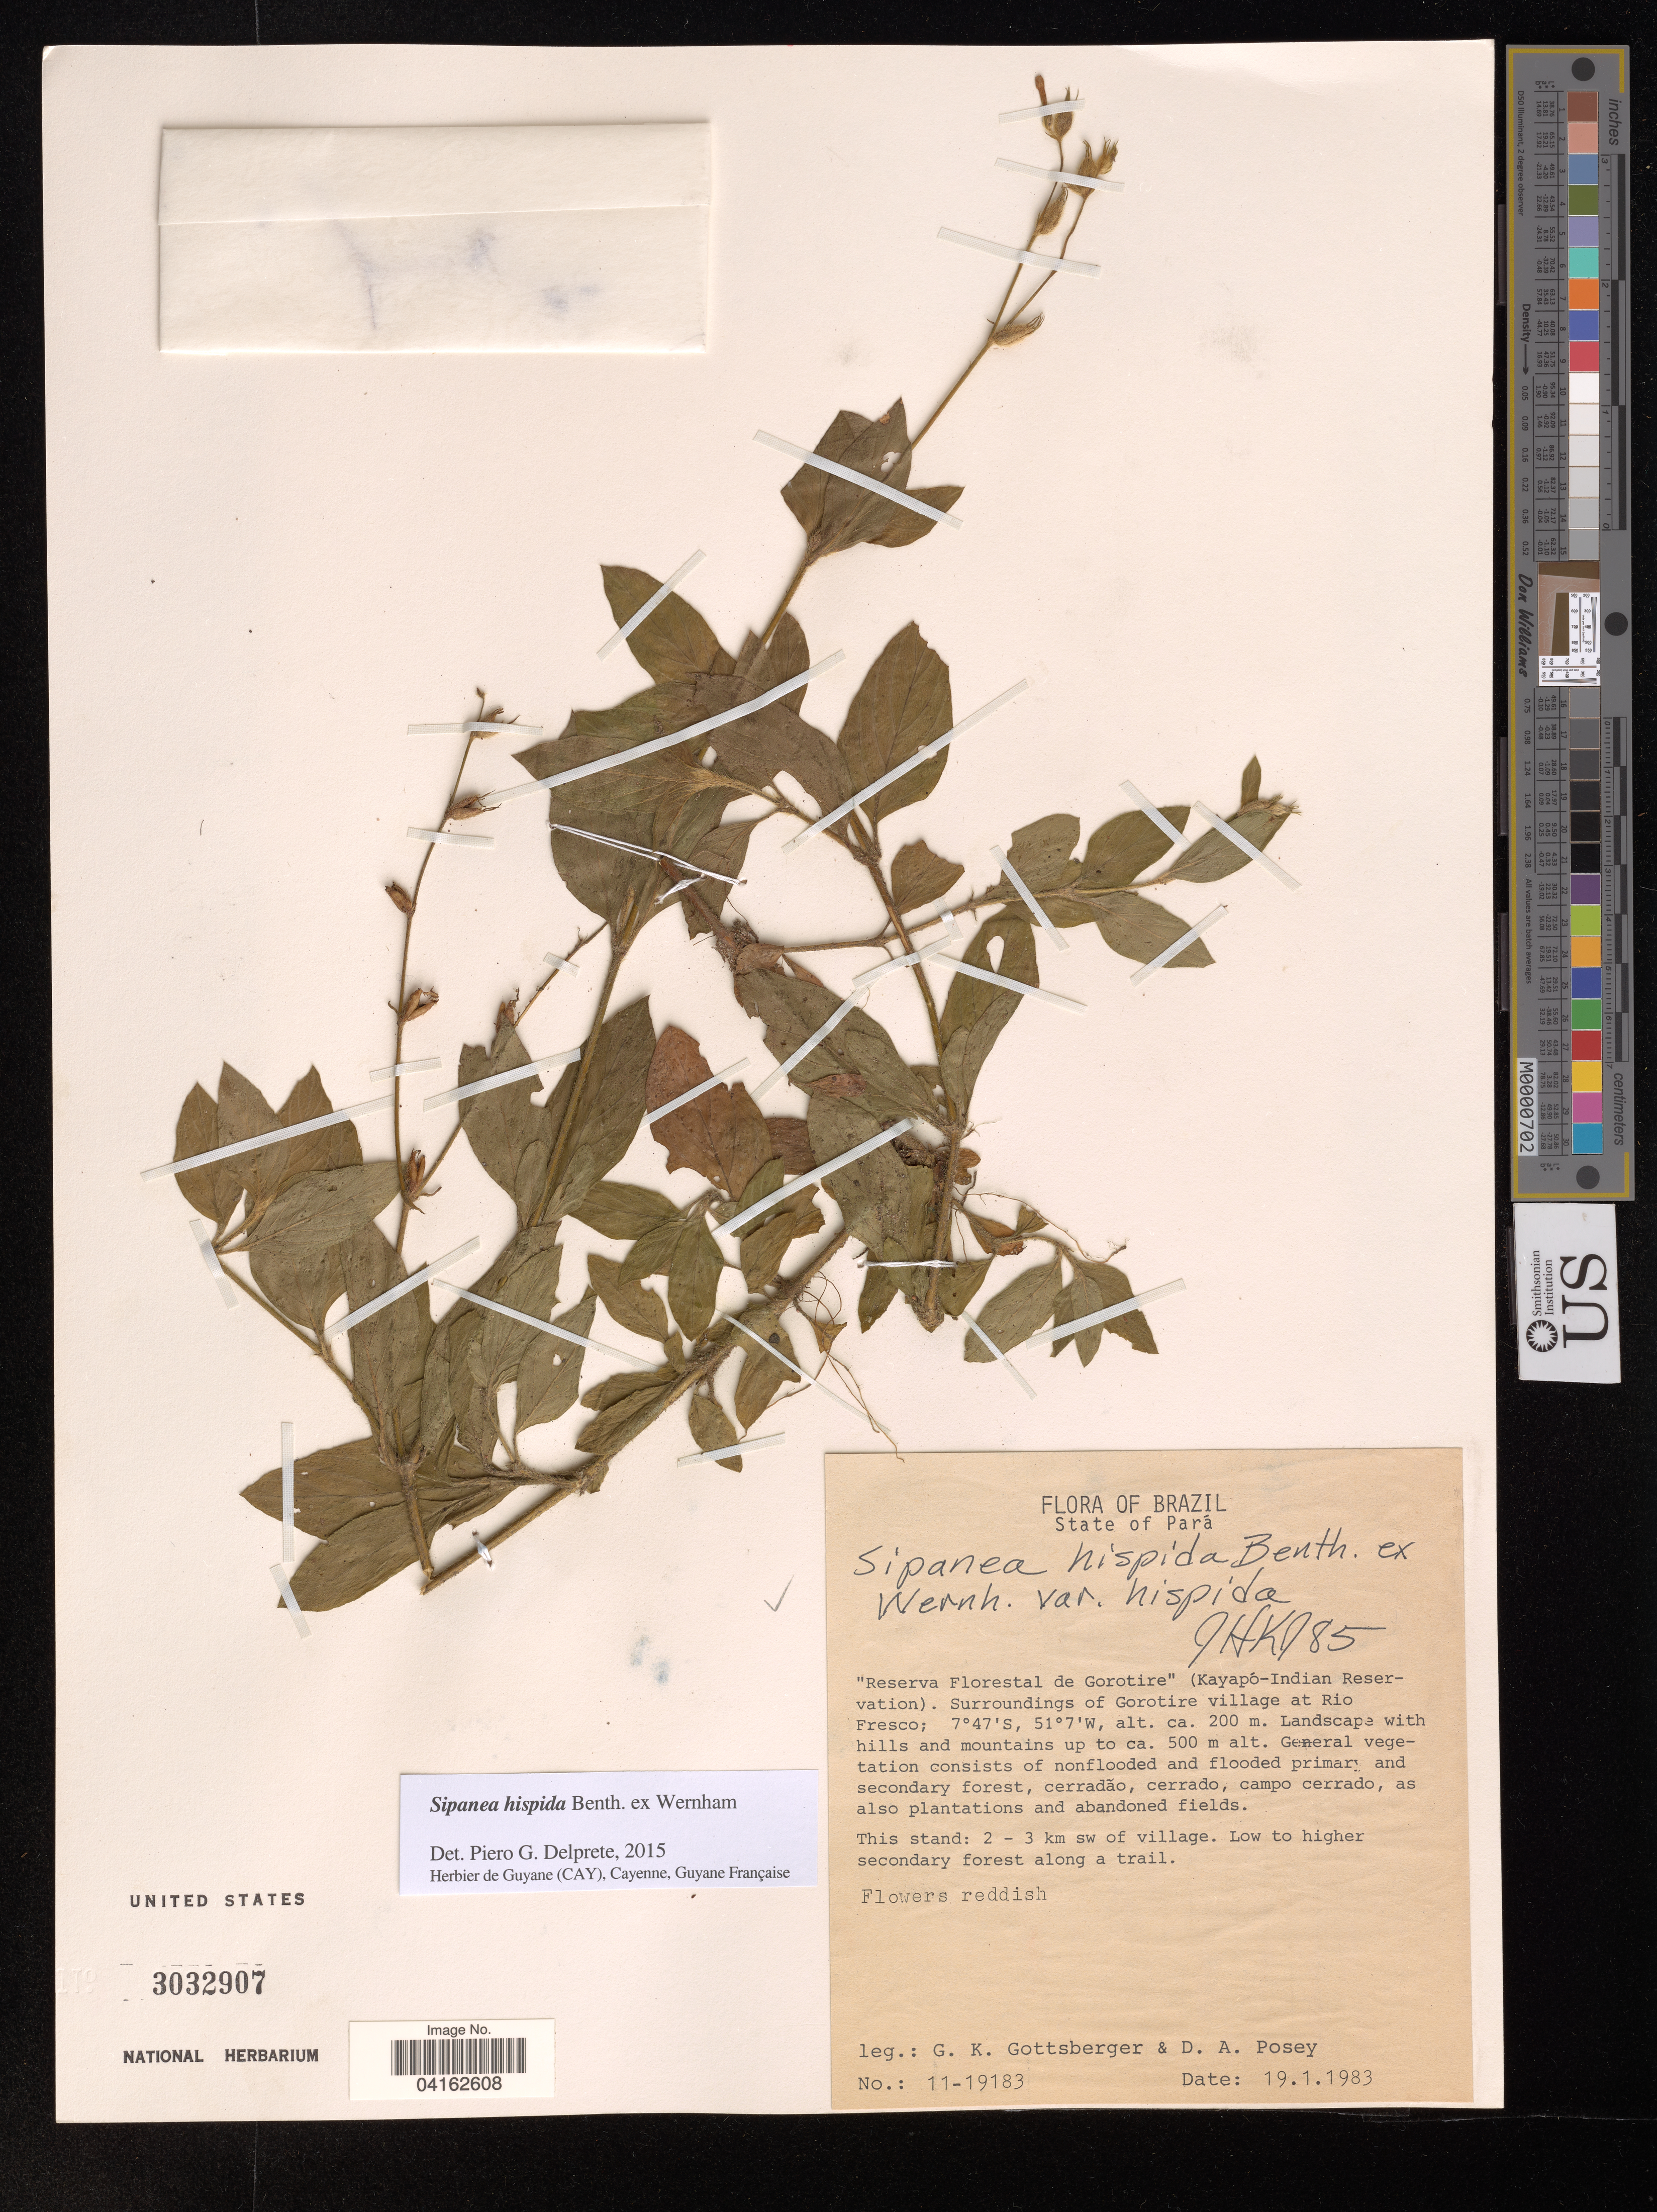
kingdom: Plantae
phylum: Tracheophyta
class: Magnoliopsida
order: Gentianales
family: Rubiaceae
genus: Sipanea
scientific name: Sipanea hispida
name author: Benth. ex Wernham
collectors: G. K. Gottsberger & D. Posey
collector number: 11-19183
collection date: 1983-01-19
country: Brazil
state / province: Pará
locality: "Reserva Florestal de Gorotire" (Kayapó-Indian Reservation). Surroundings of Gorotire village at Rio Fresco.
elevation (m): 200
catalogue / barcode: US 3032907